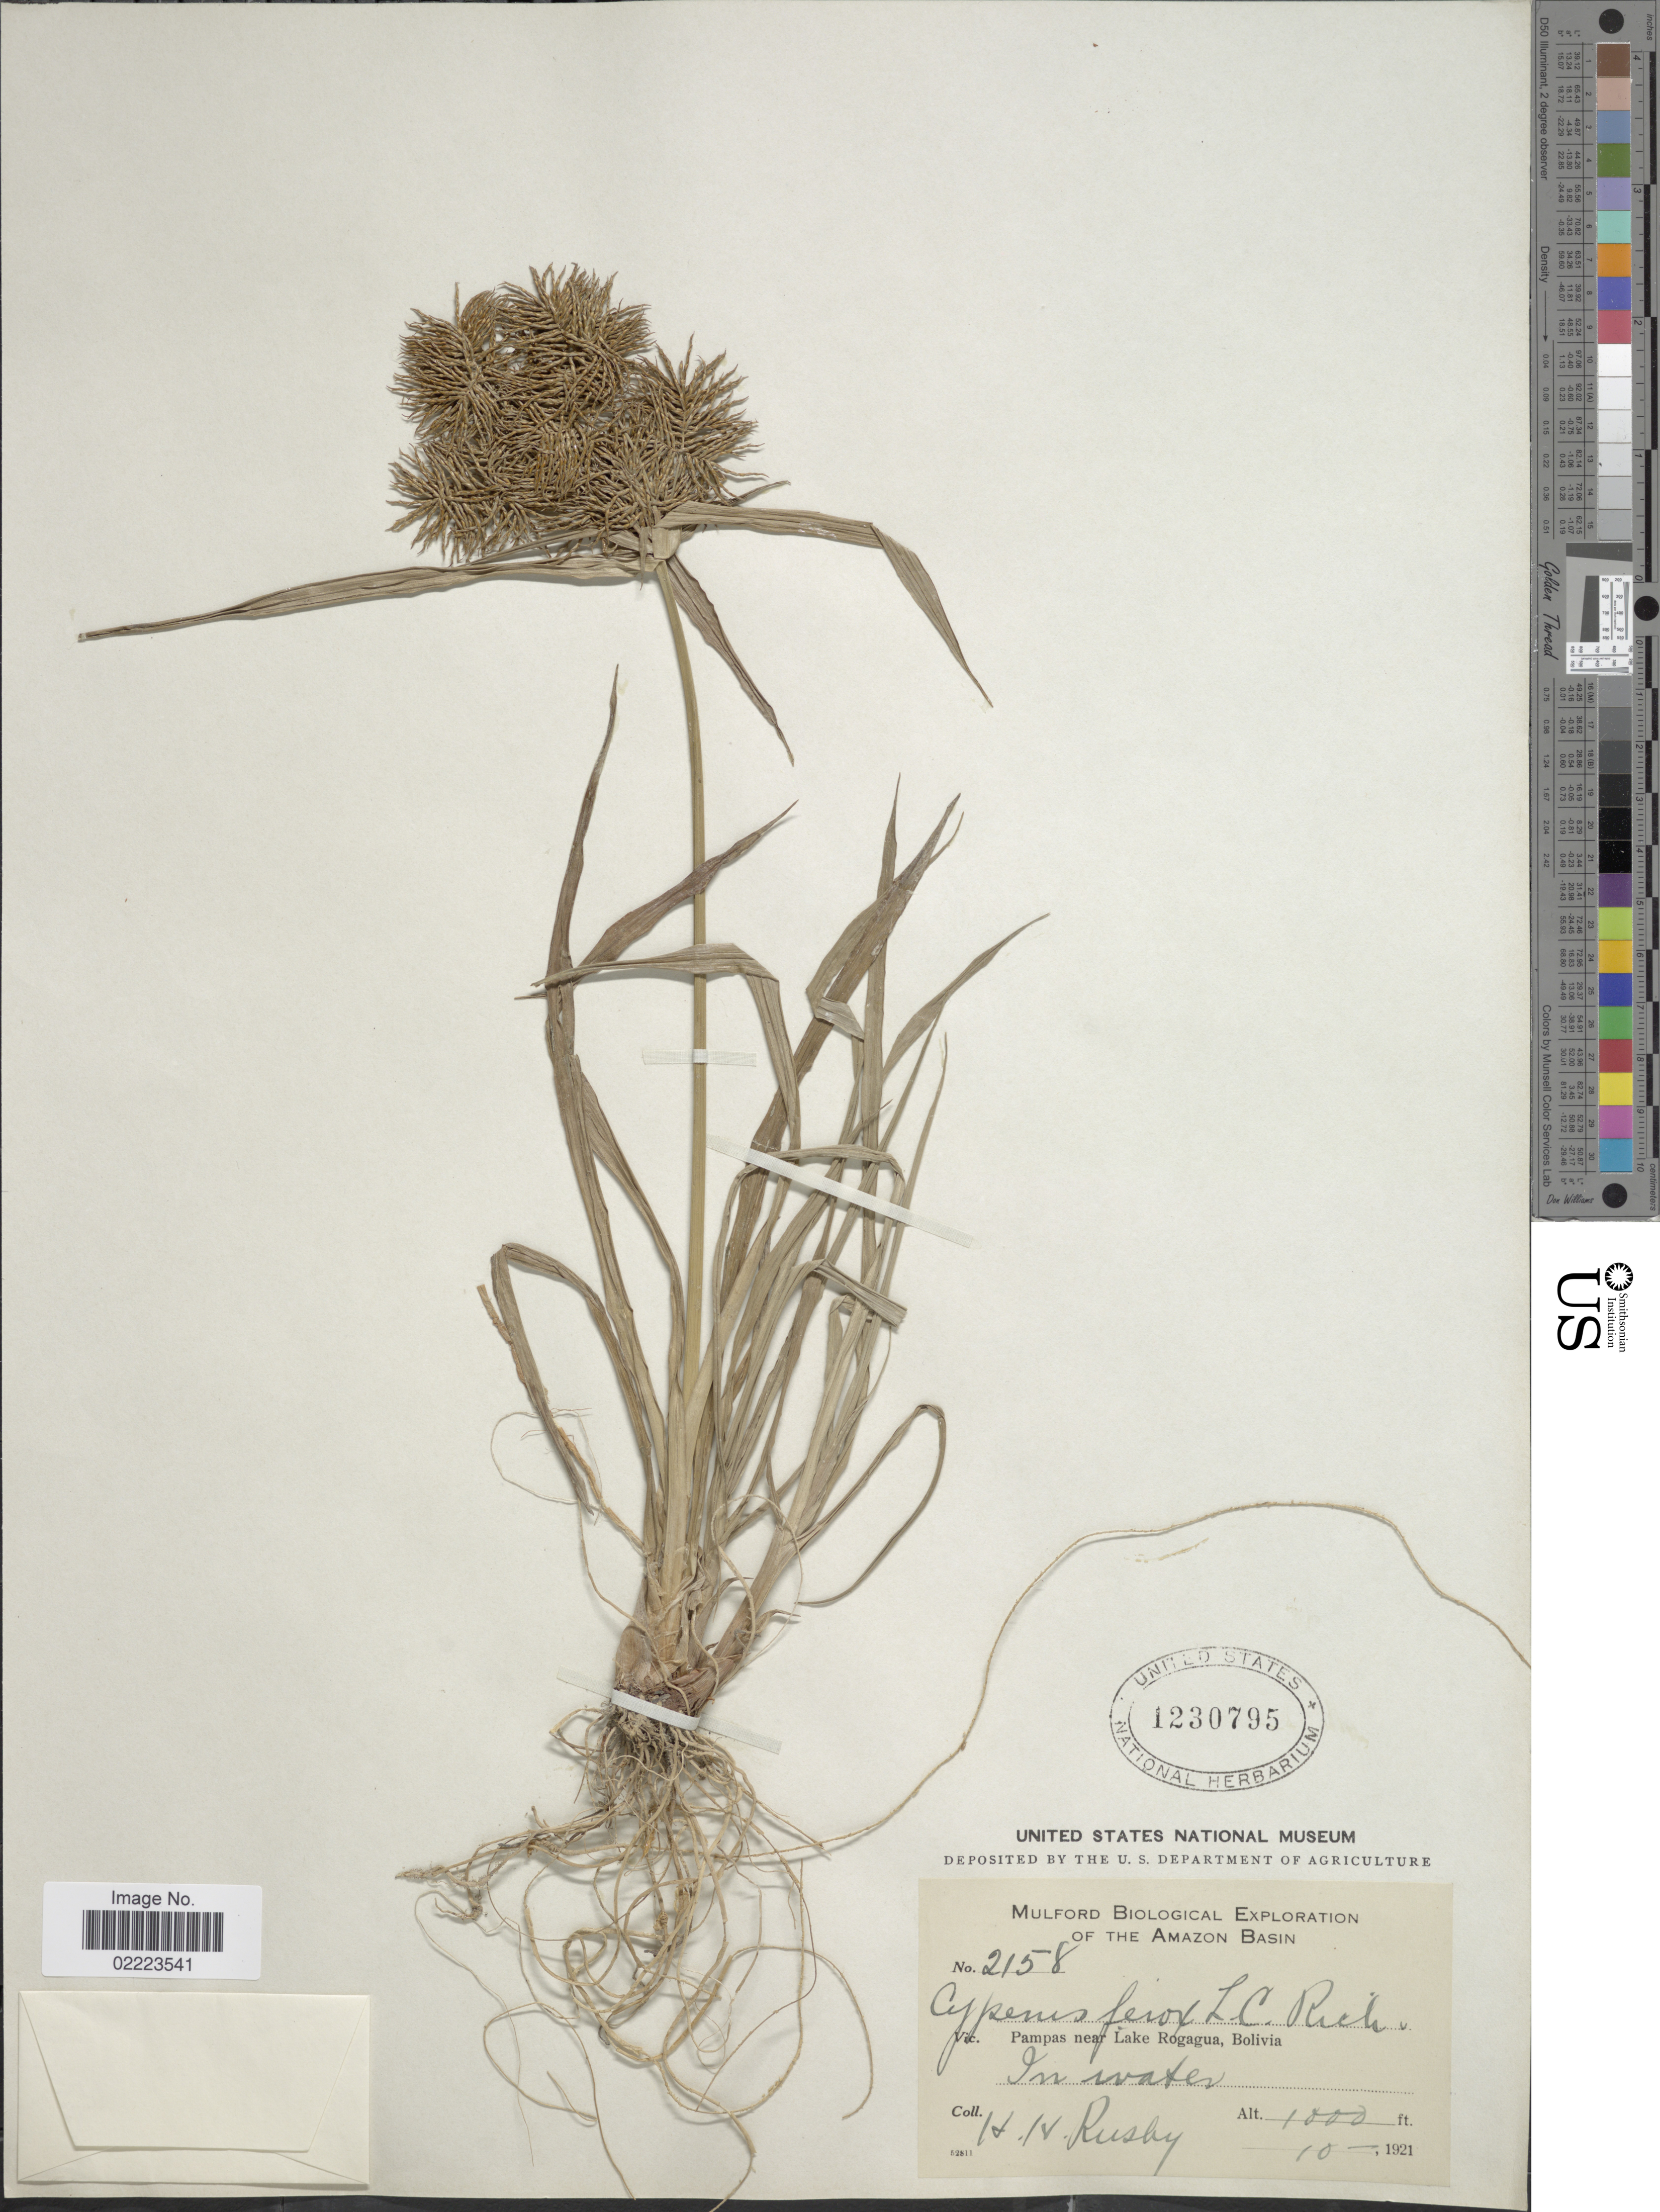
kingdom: Plantae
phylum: Tracheophyta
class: Liliopsida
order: Poales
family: Cyperaceae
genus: Cyperus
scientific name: Cyperus odoratus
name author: L.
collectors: H. H. Rusby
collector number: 2158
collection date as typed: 10-., 1921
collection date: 1921-10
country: Bolivia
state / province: Beni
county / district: José Ballivián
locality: Pampas near Lake Rogagua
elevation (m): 305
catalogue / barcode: US 1230795